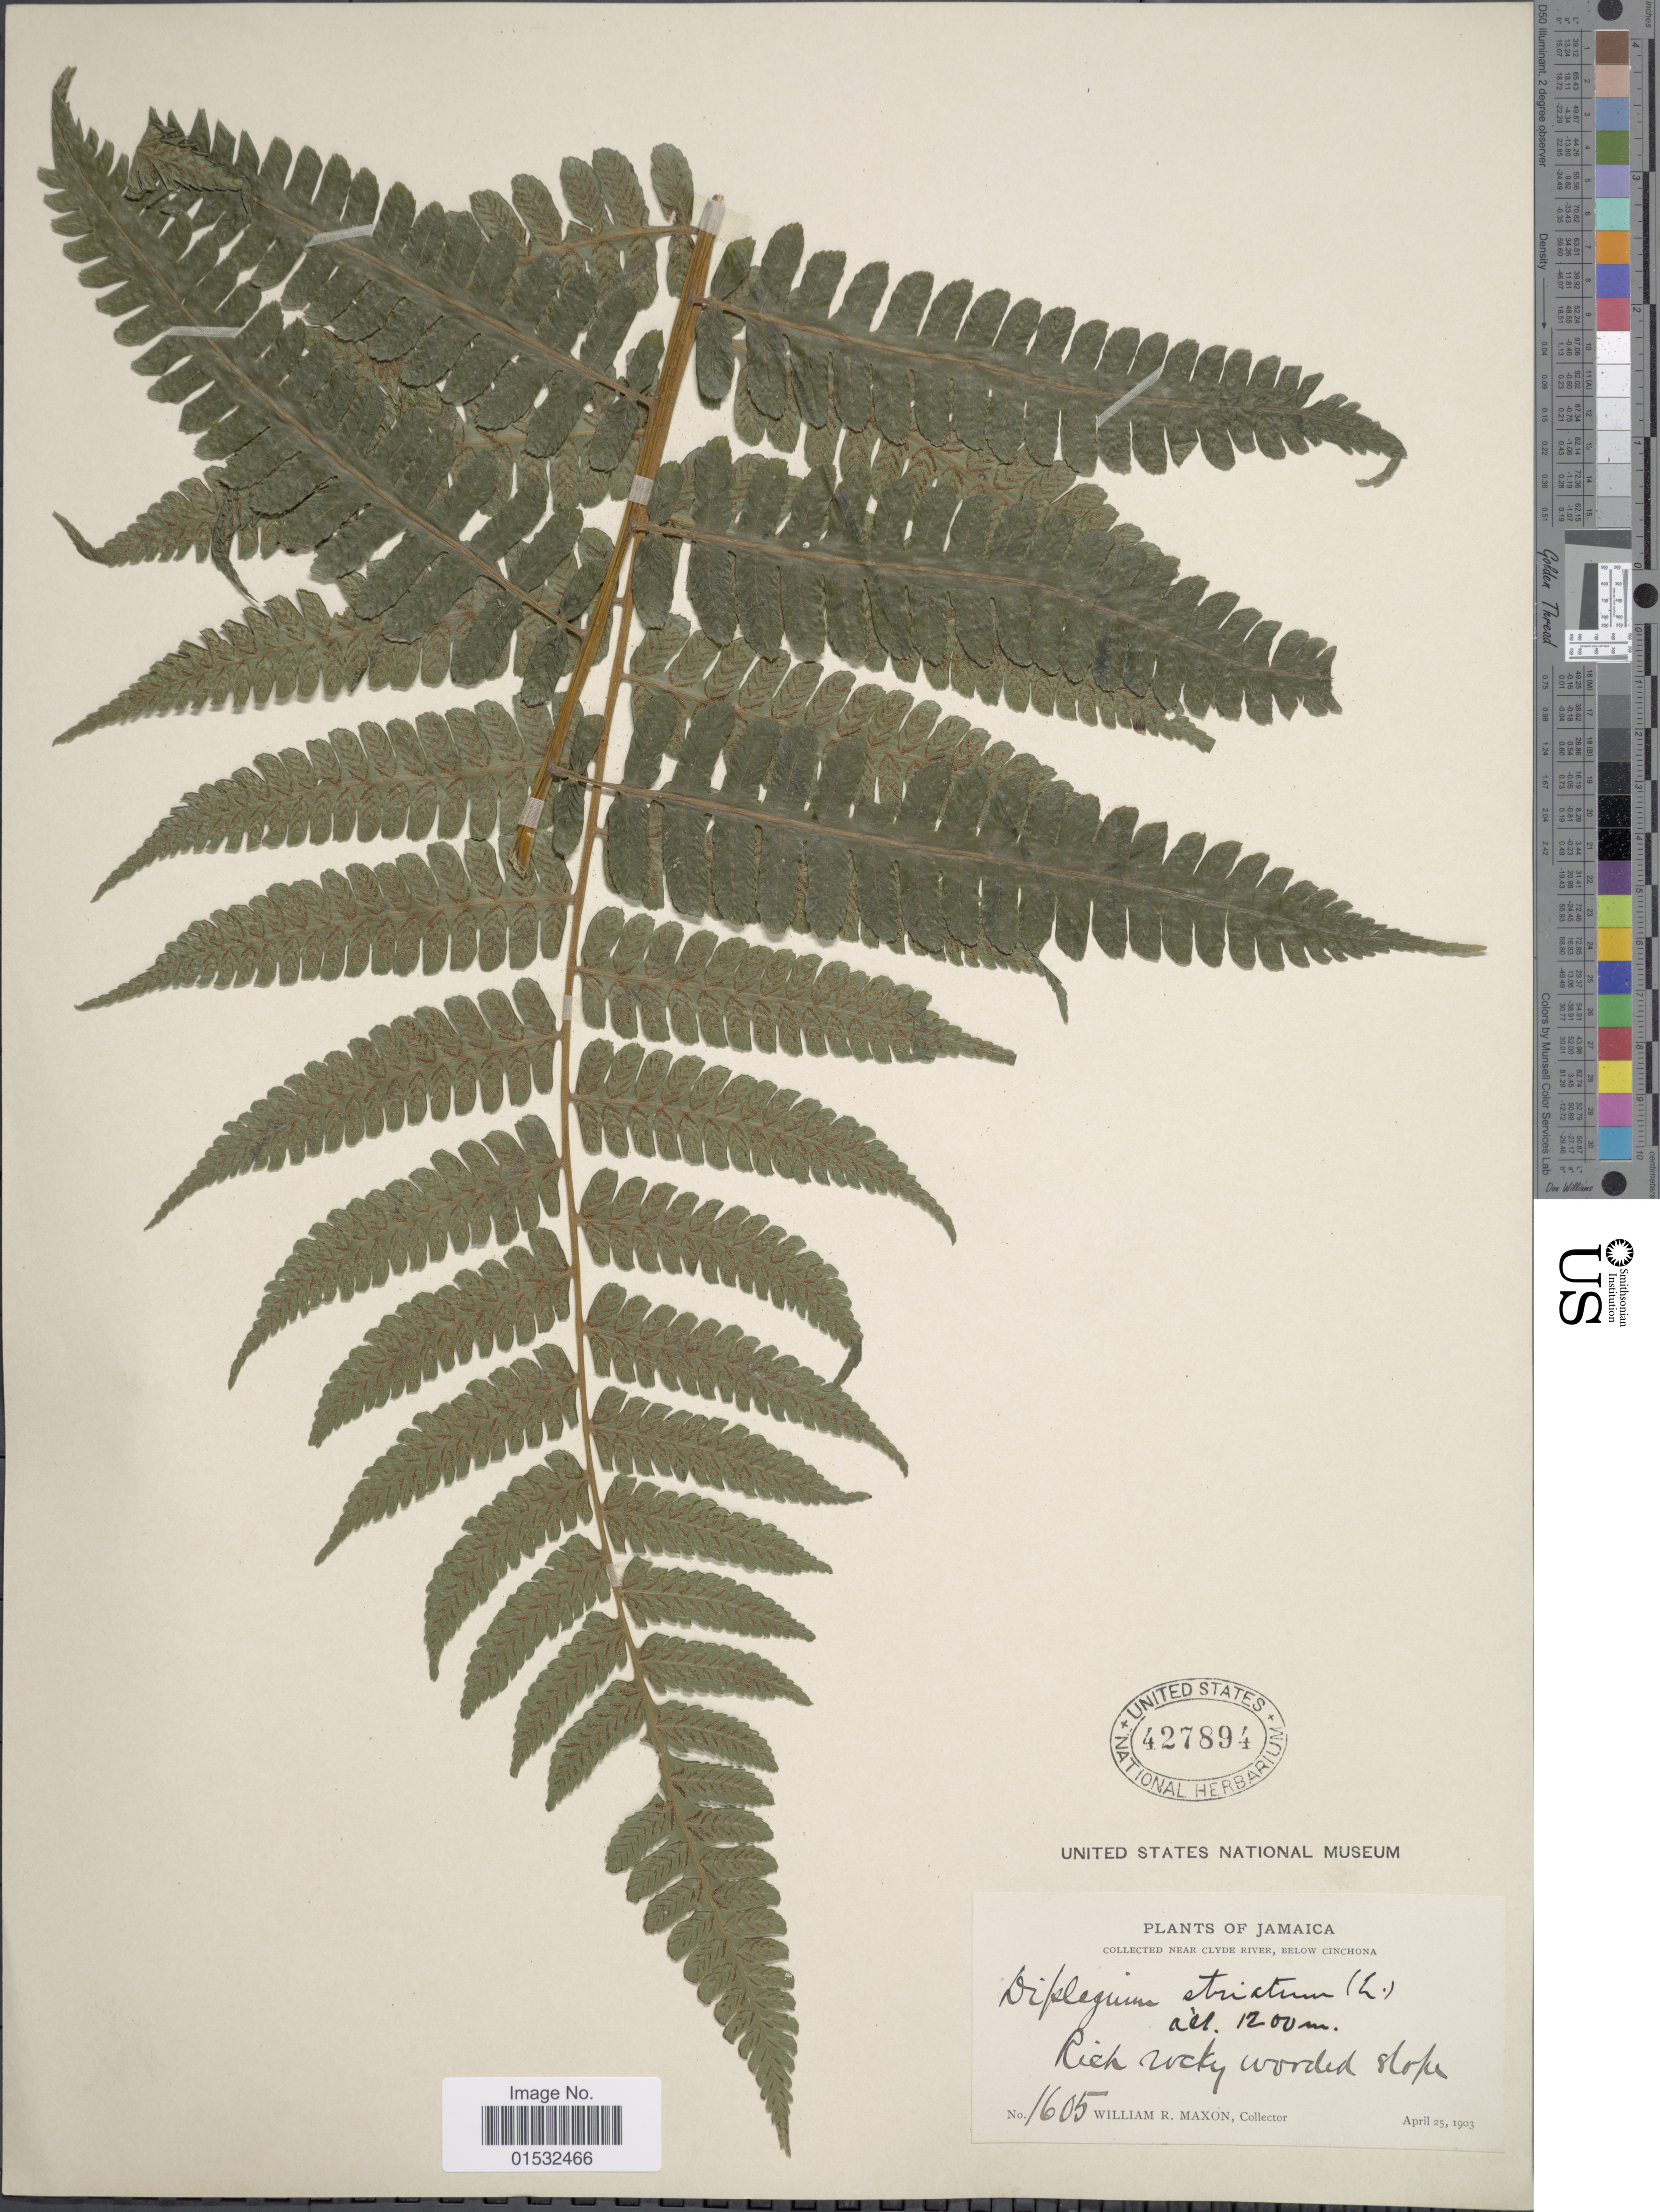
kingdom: Plantae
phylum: Tracheophyta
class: Polypodiopsida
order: Polypodiales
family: Athyriaceae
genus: Diplazium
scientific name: Diplazium striatum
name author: (L.) C. Presl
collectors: W. R. Maxon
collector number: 1605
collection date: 1903-04-25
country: Jamaica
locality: Near Clyde River, Below Cinchona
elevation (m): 1200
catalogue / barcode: US 427894